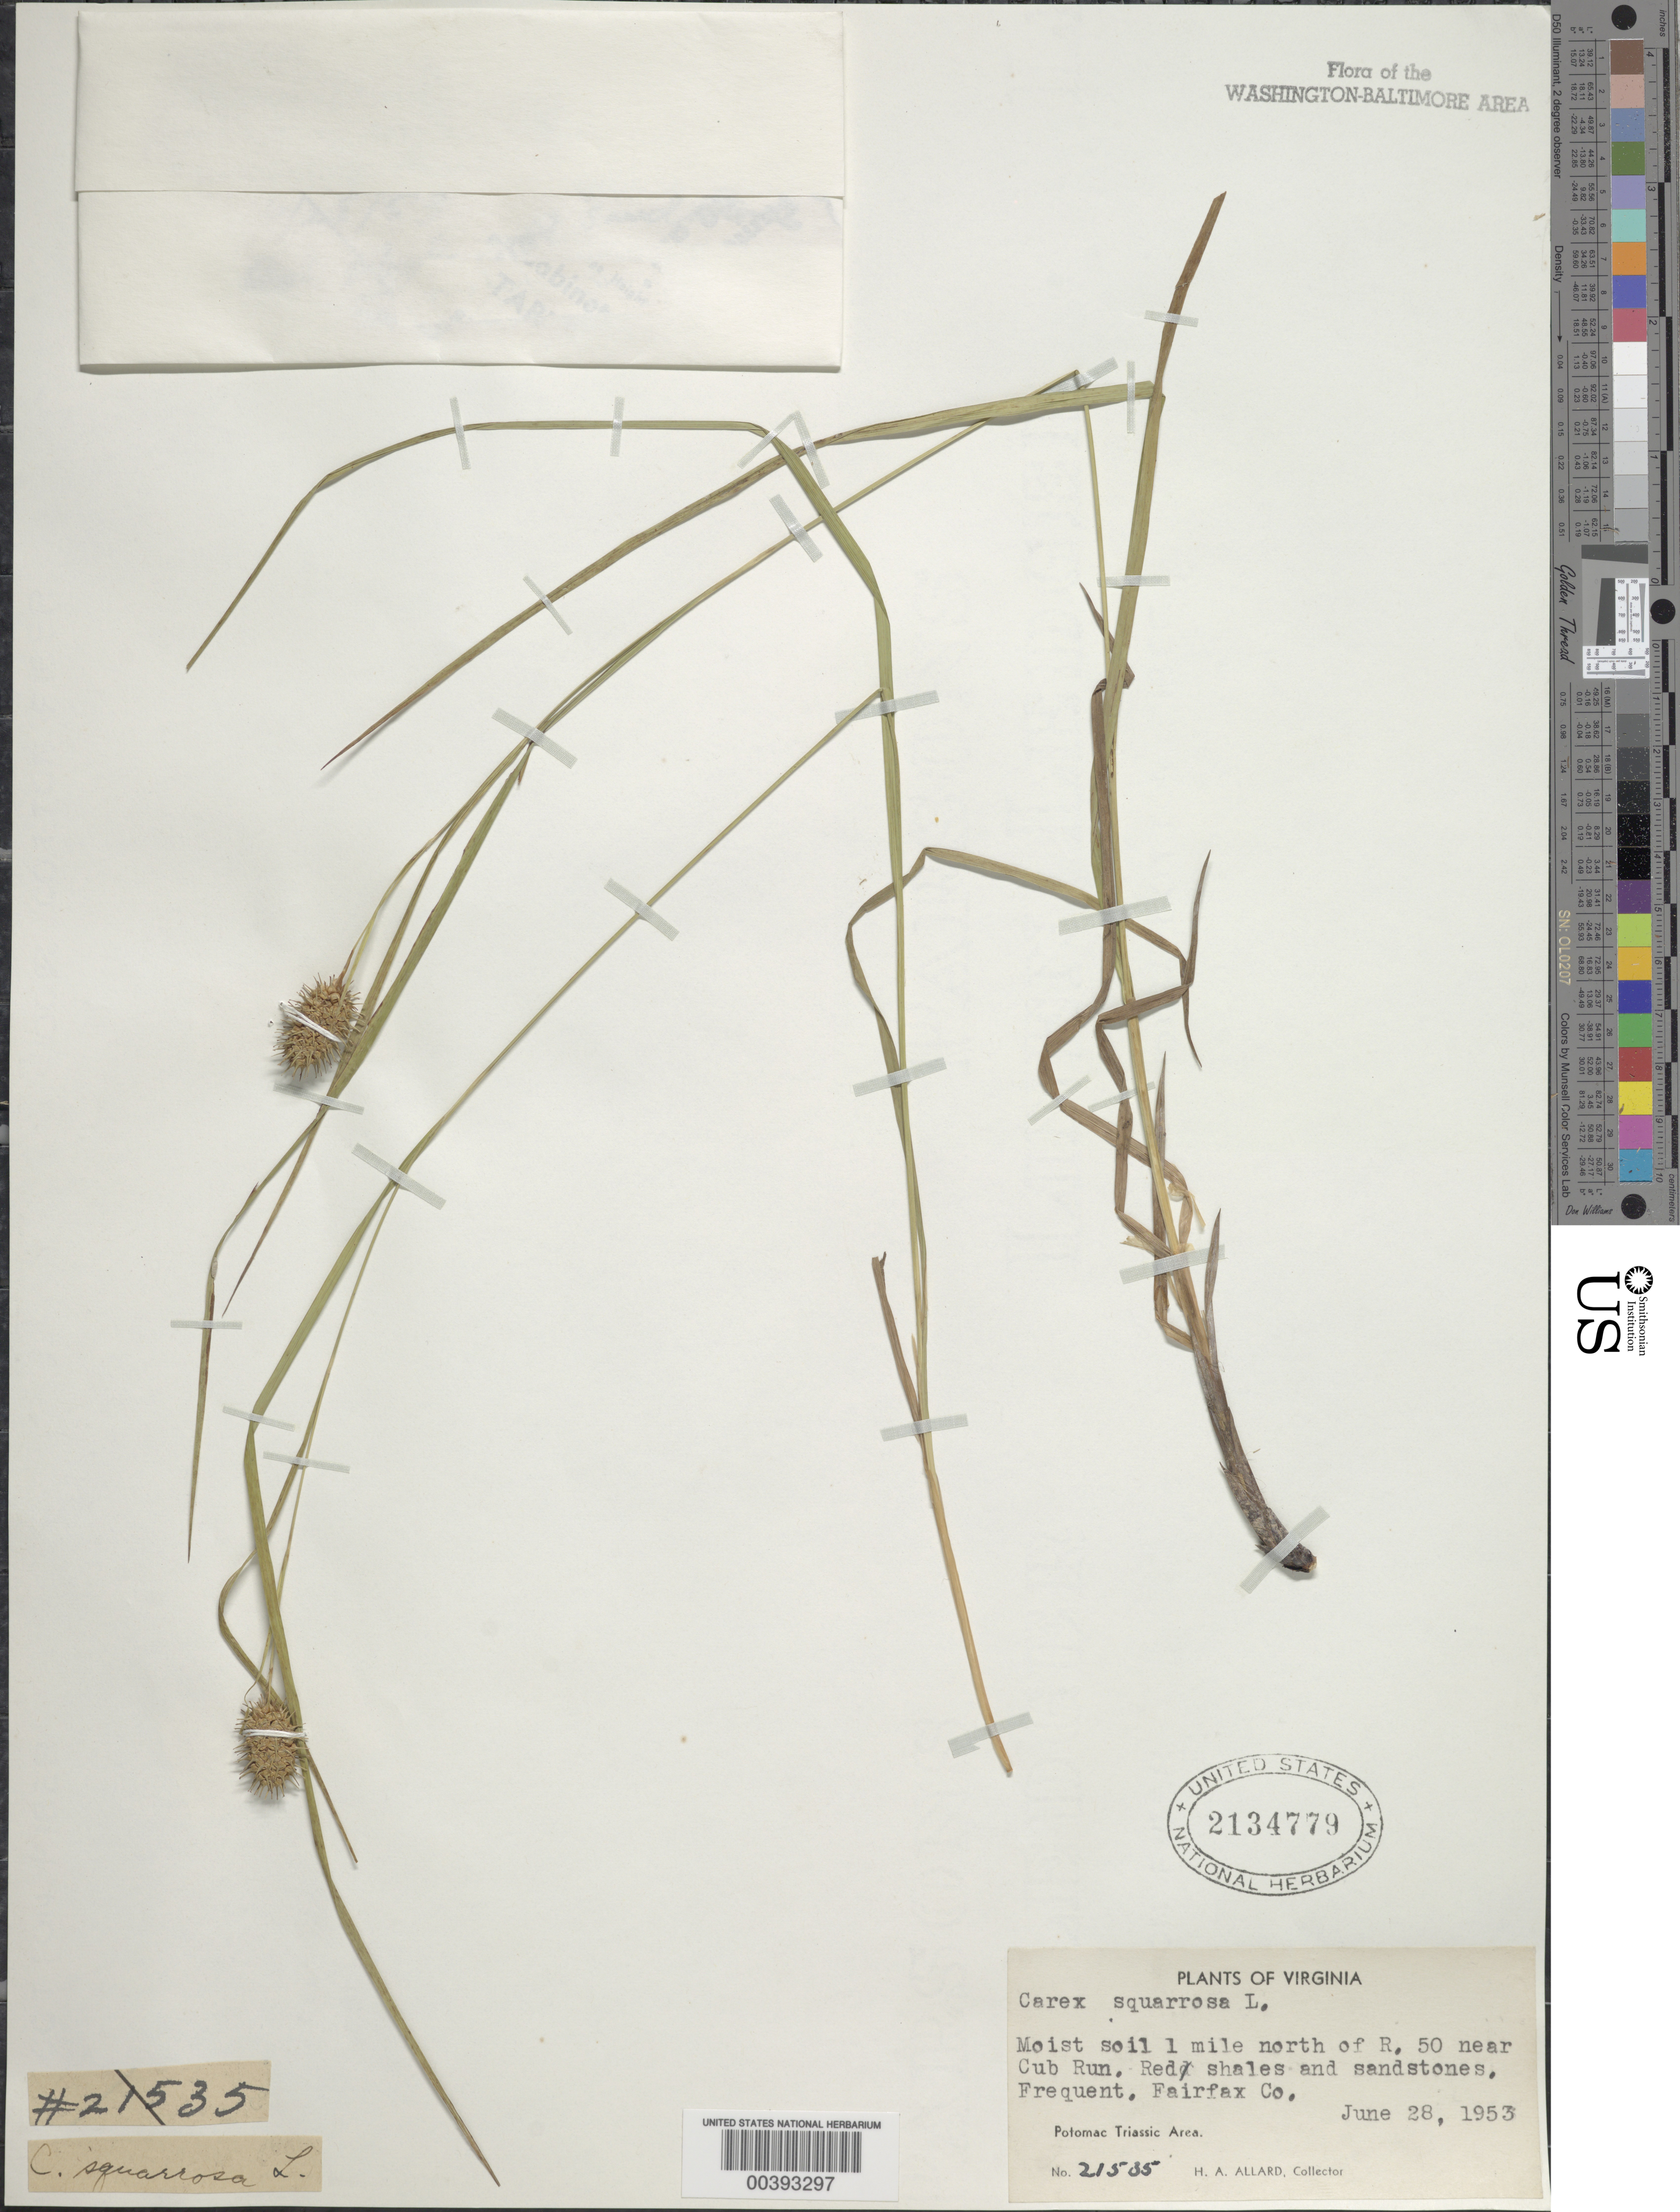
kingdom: Plantae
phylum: Tracheophyta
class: Liliopsida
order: Poales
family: Cyperaceae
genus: Carex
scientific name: Carex squarrosa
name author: L.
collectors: H. A. Allard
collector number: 21535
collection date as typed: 28 Jun 1953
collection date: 1953-06-28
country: United States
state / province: Virginia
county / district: Fairfax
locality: North of Route 50, near Cub Run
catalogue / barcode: US 2134779